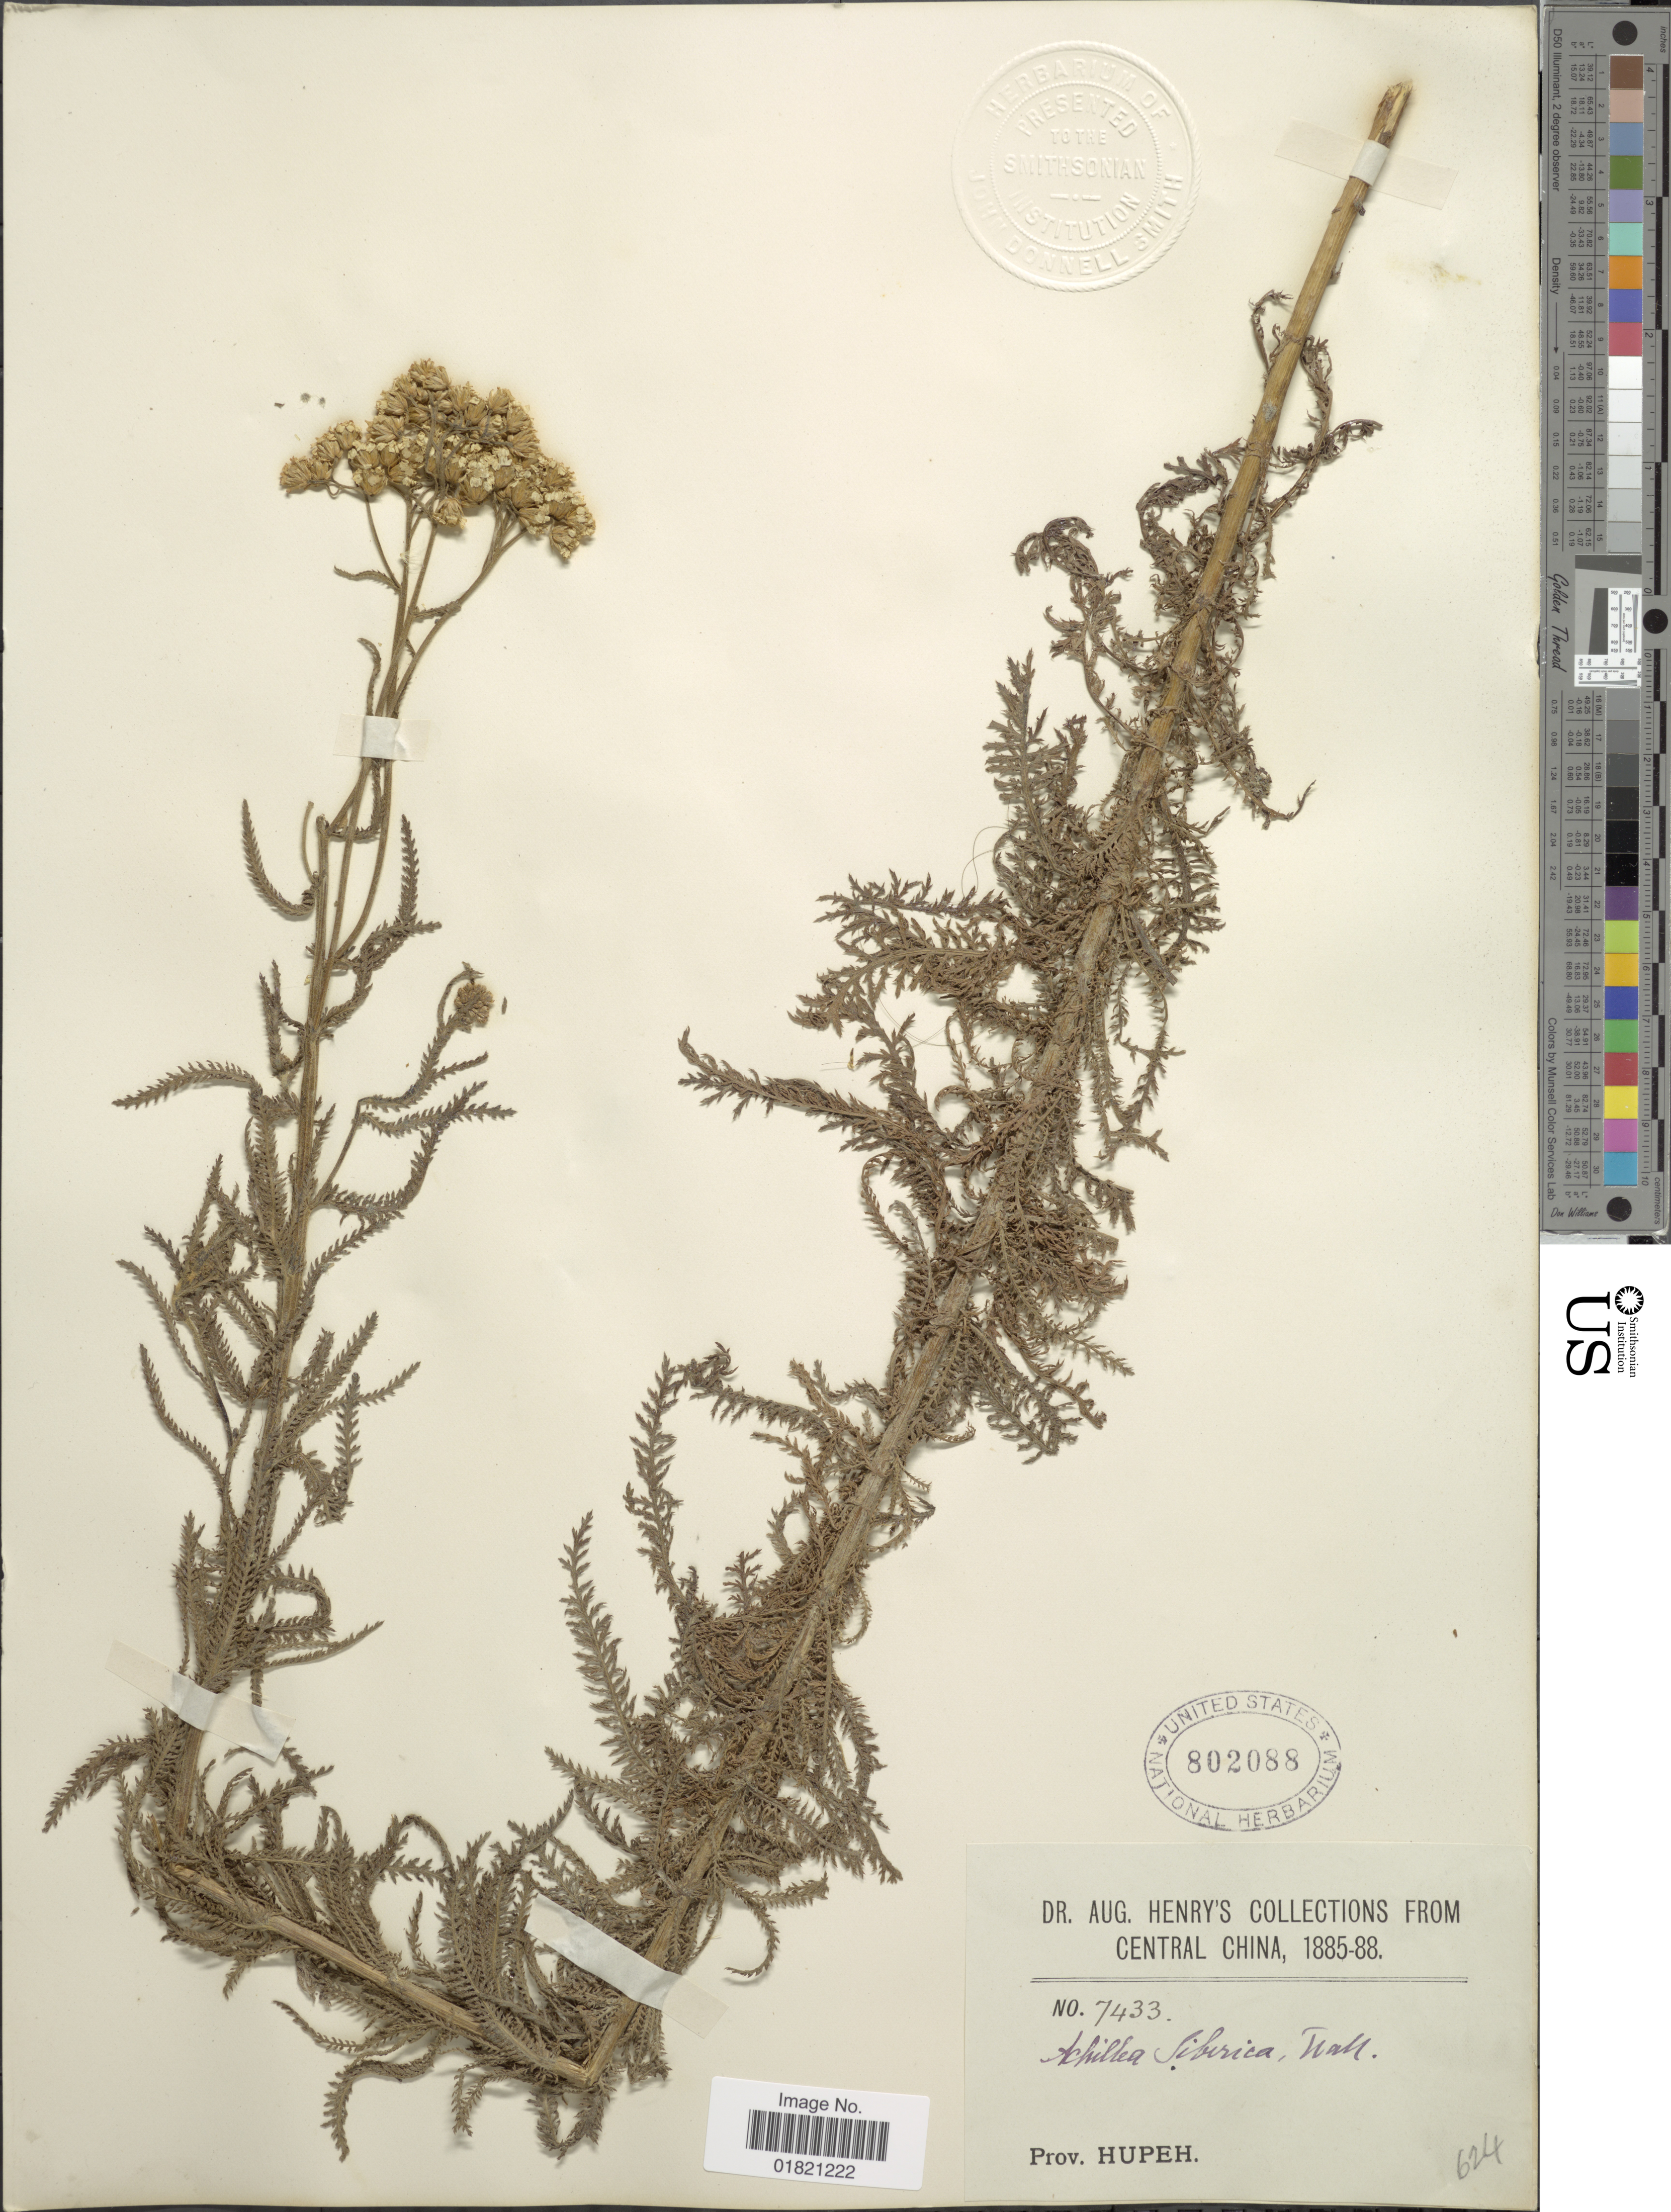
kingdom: Plantae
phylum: Tracheophyta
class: Magnoliopsida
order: Asterales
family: Asteraceae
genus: Achillea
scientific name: Achillea sibirica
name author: Ledeb.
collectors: A. Henry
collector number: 7433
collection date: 1885/1888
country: China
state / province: Hubei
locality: Prov. Hupeh. Central China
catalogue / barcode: US 802088